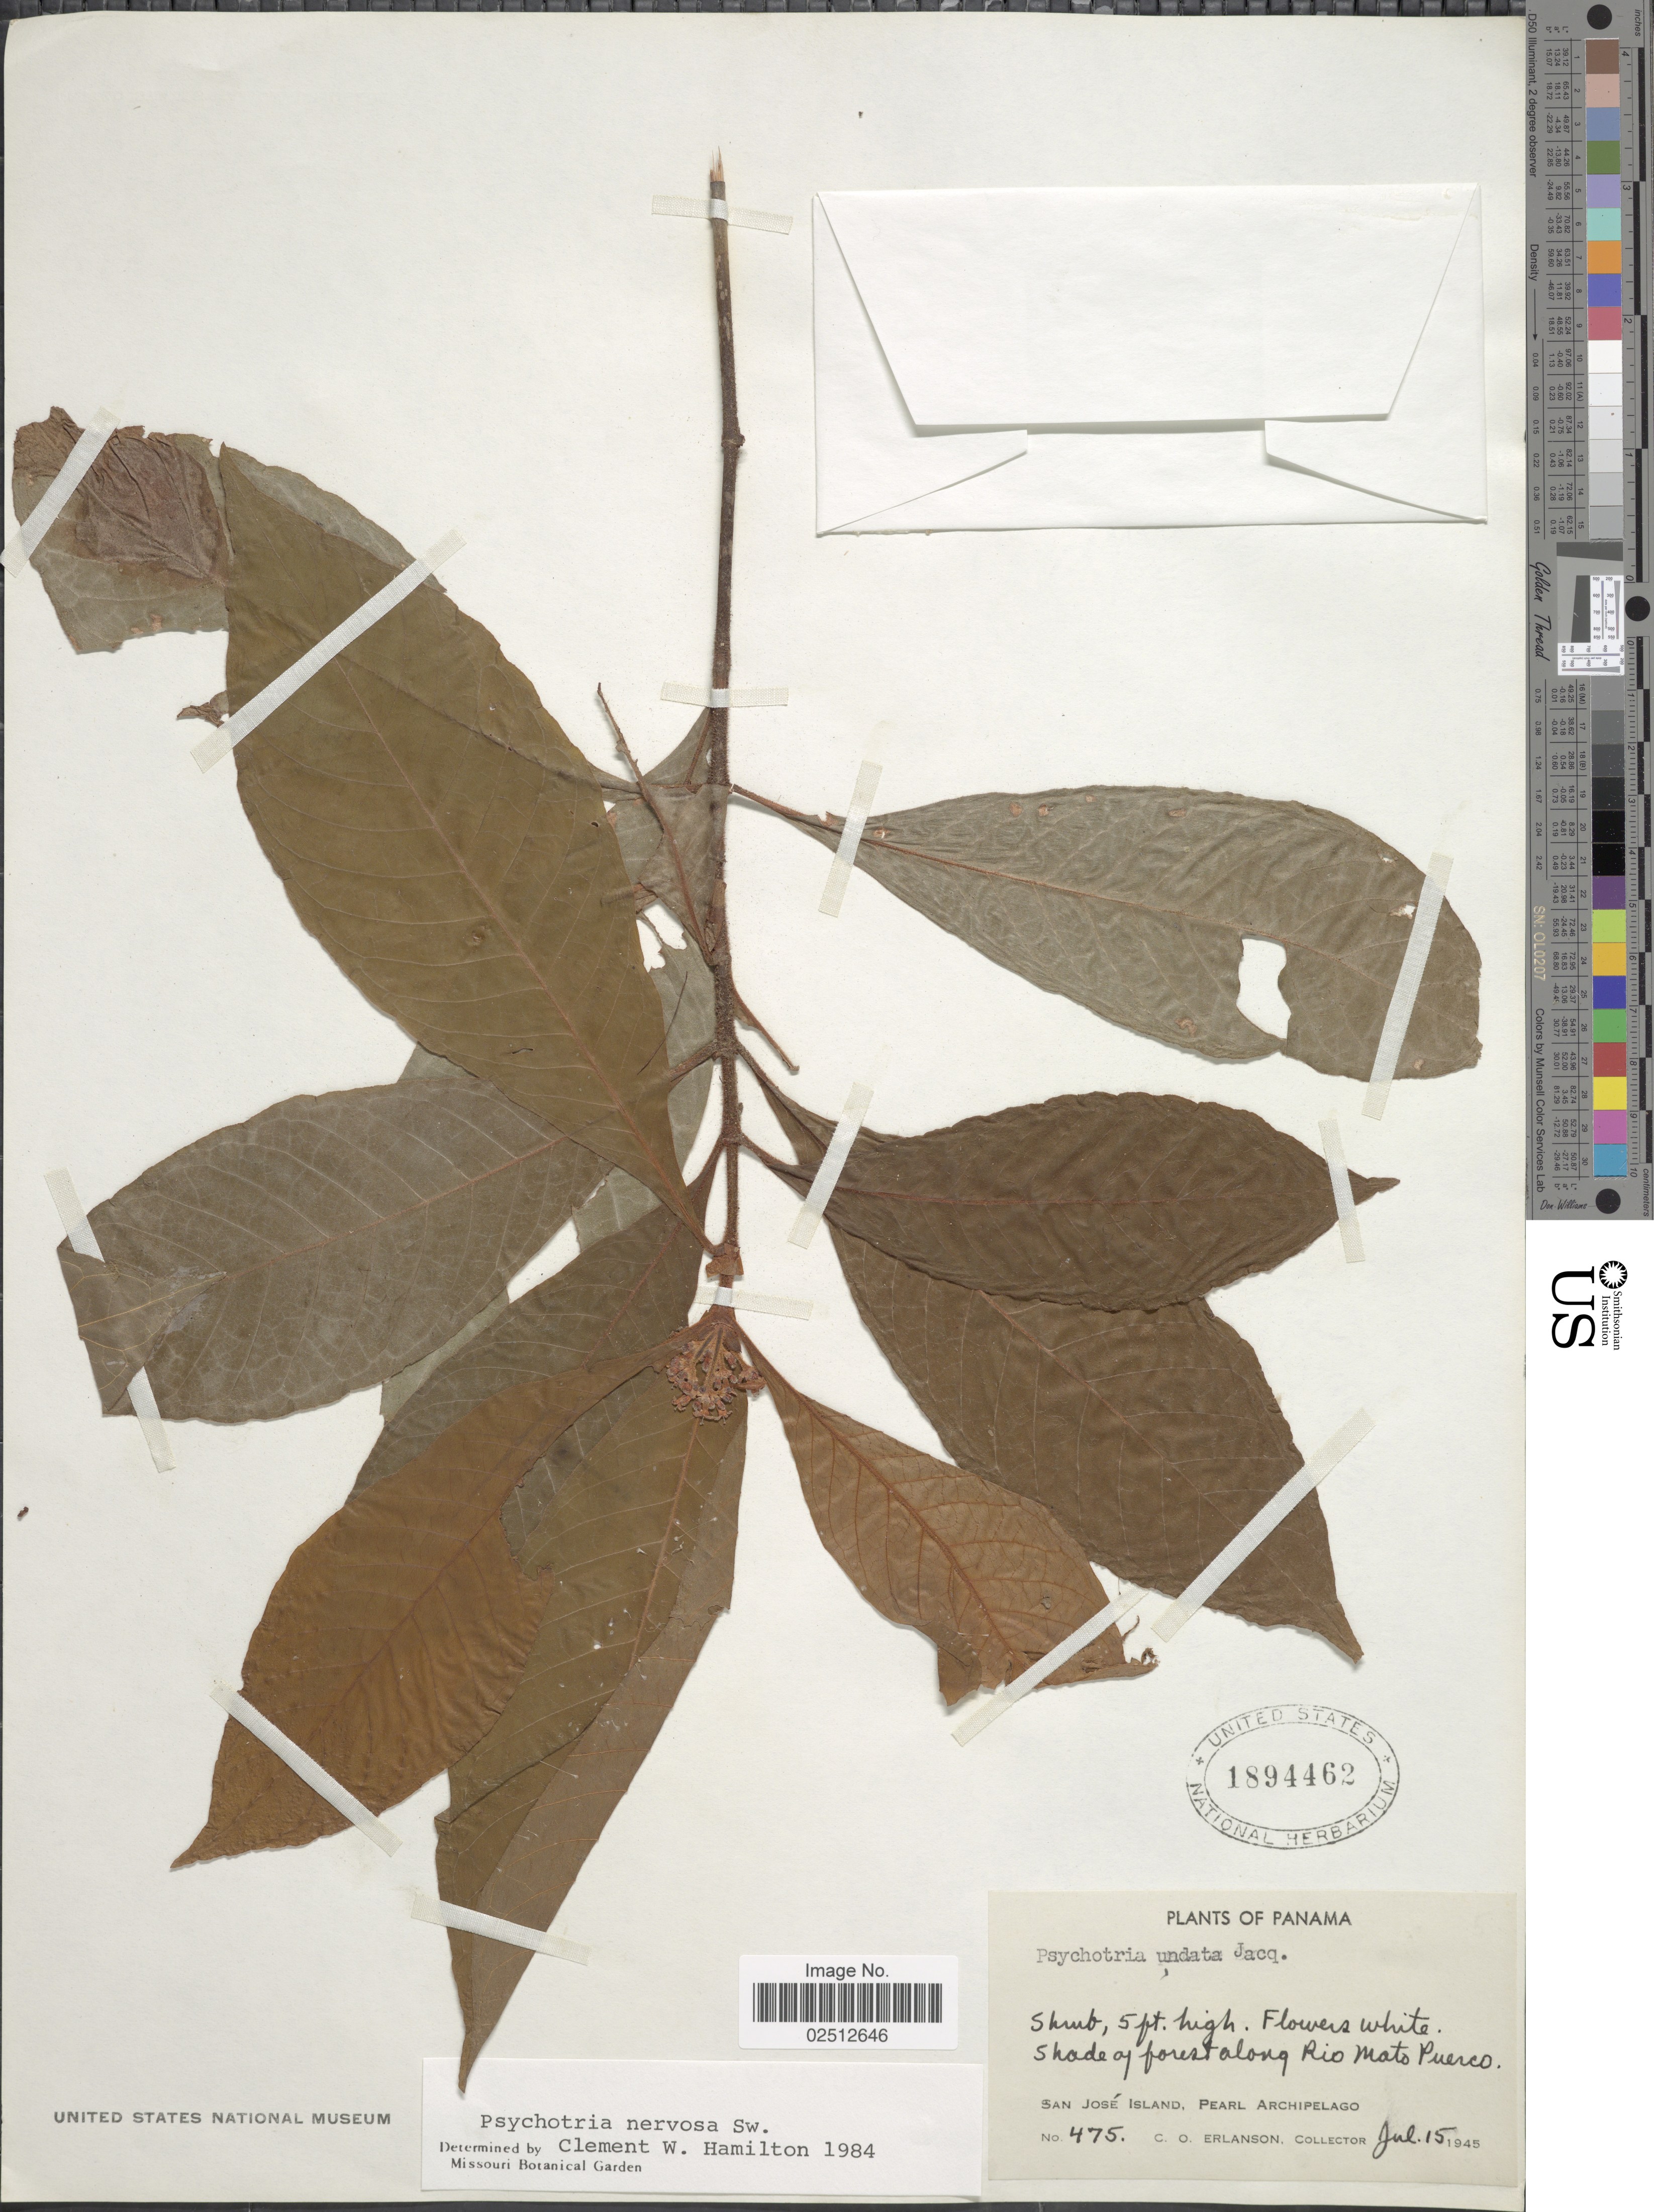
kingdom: Plantae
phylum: Tracheophyta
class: Magnoliopsida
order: Gentianales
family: Rubiaceae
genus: Psychotria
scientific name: Psychotria nervosa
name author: Sw.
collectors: C. O. Erlanson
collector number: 475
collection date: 1945-07-15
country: Panama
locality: Shade of forest along Rio Mato Puerco, San Jose Island, Pearl Archipelago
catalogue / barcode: US 1894462